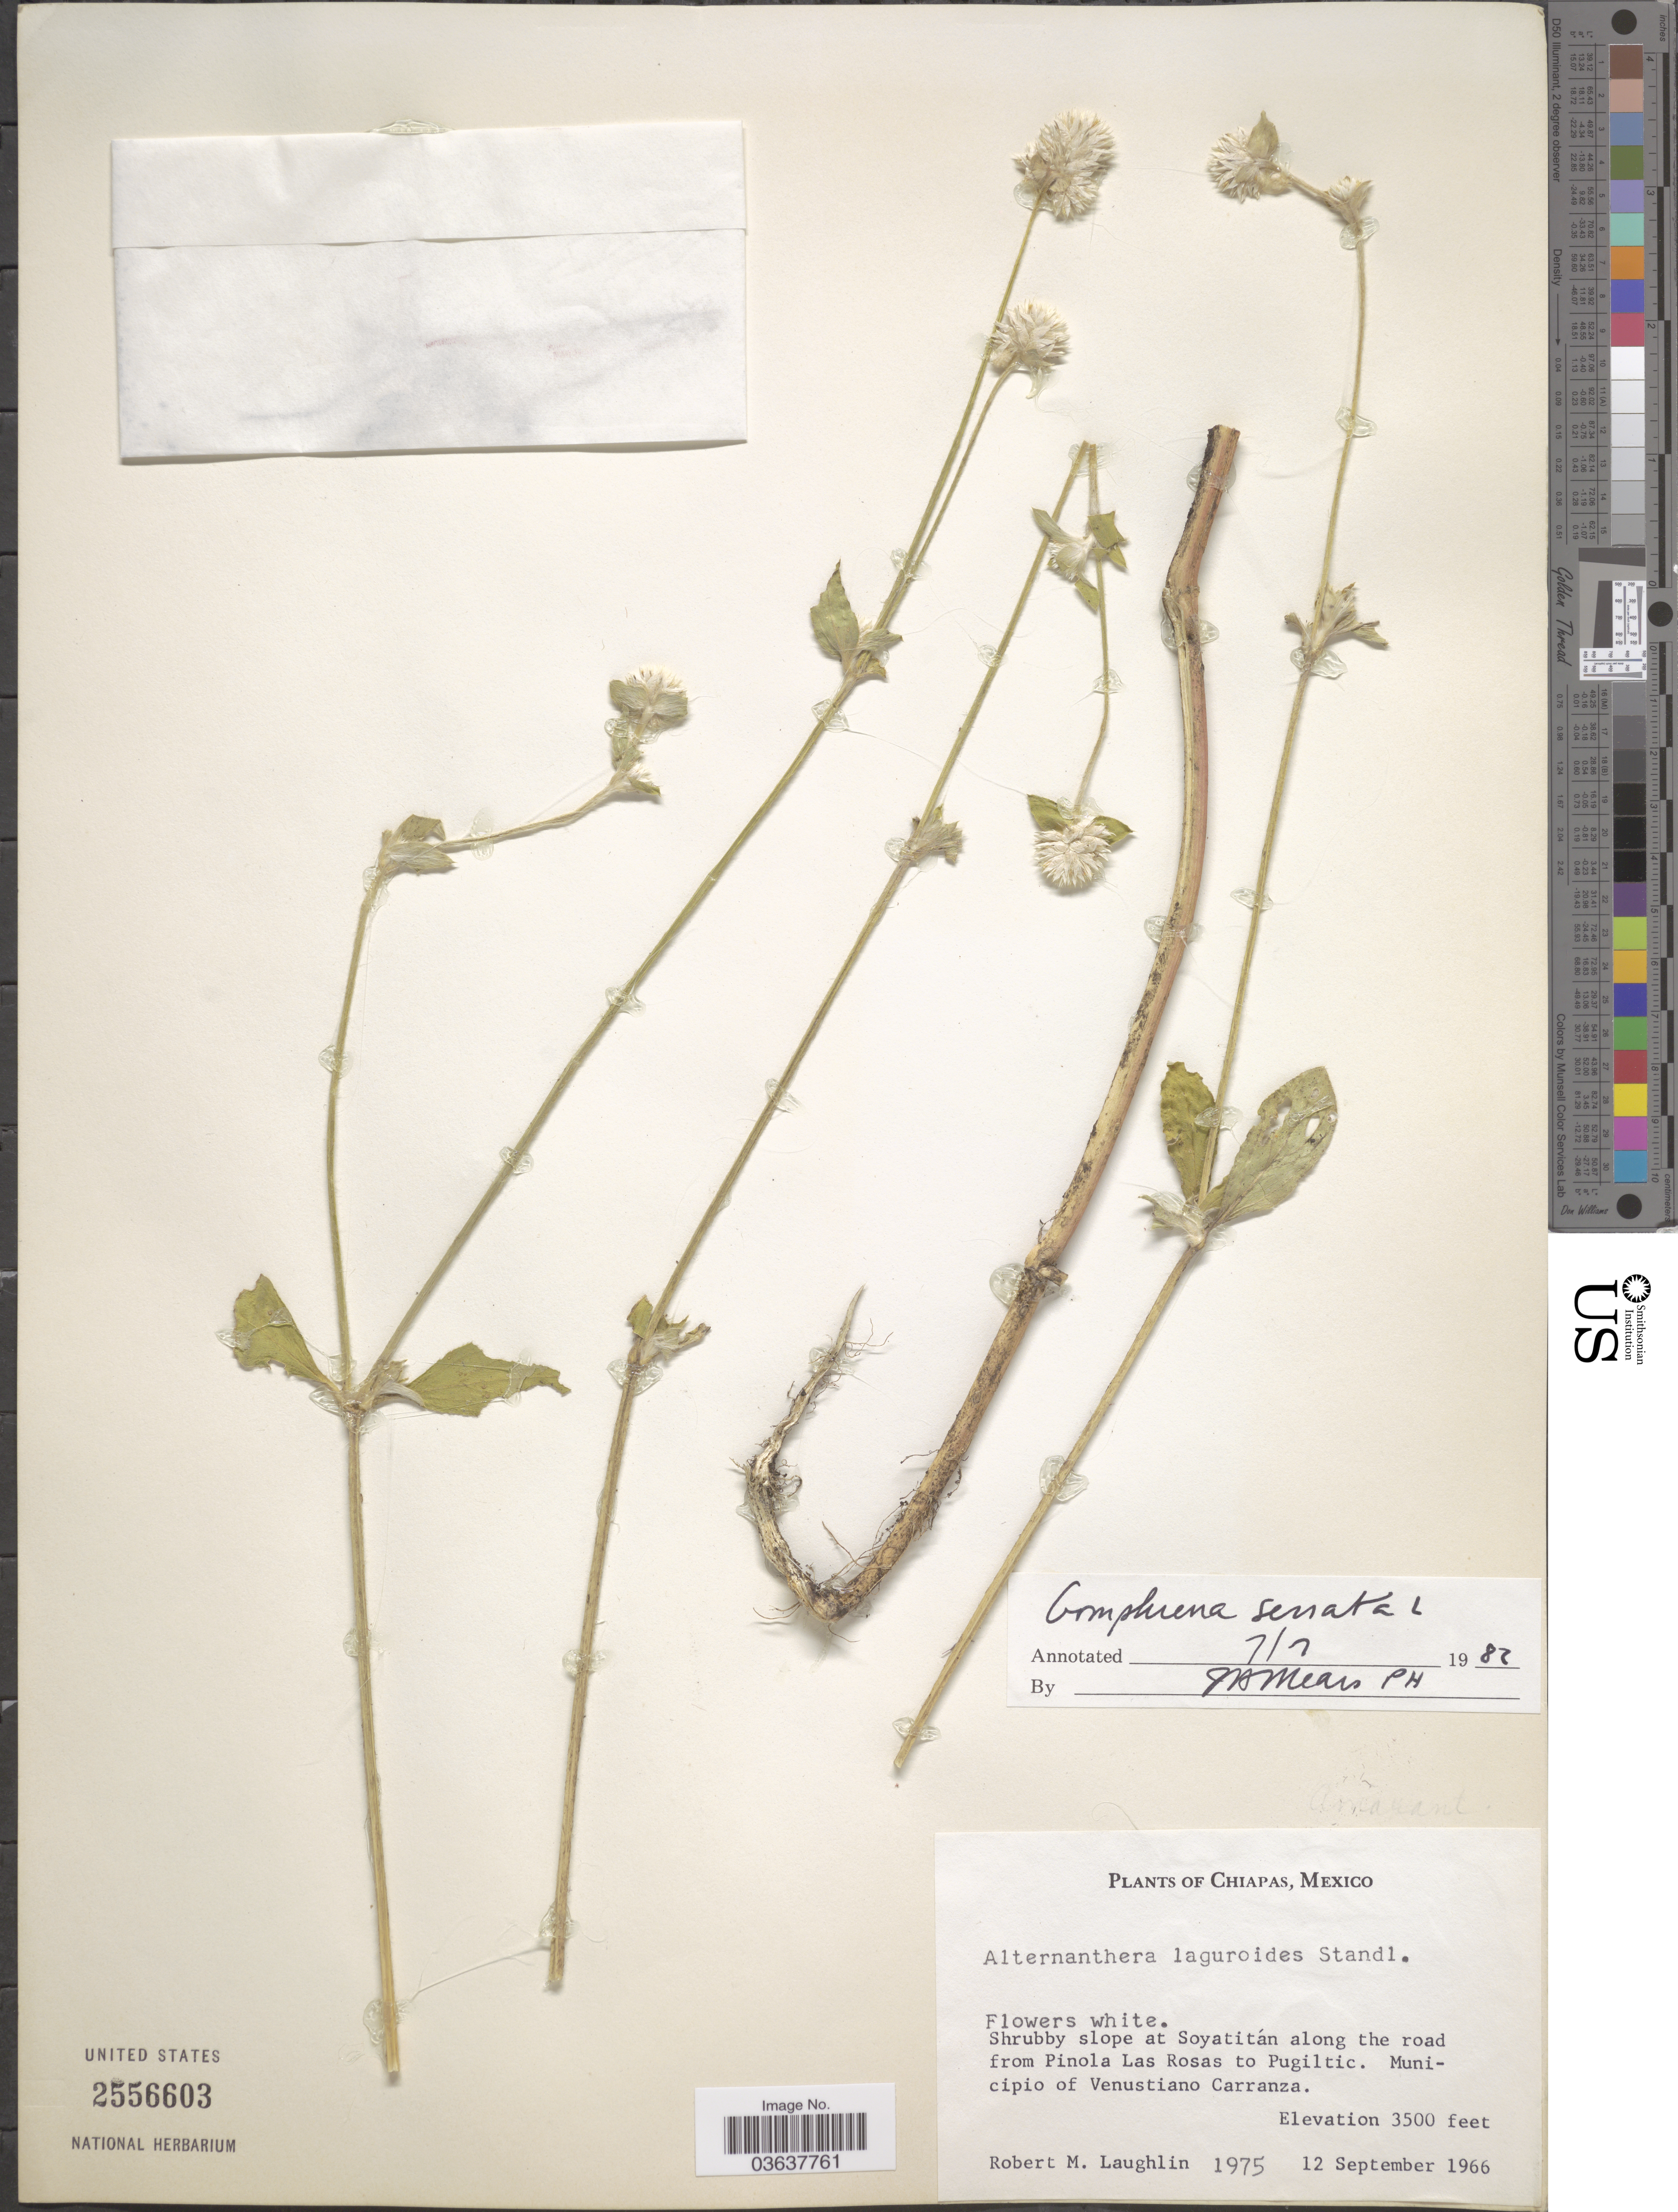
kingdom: Plantae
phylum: Tracheophyta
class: Magnoliopsida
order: Caryophyllales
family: Amaranthaceae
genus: Gomphrena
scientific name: Gomphrena serrata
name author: L.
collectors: R. M. Laughlin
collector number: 1975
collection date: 1966-09-12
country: Mexico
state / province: Chiapas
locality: Shrubby slope at Soyatitán along the road from Pinola Las Rosas to Pugiltic. Municipio of Venustiano Carranza.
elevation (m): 1067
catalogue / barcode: US 2556603